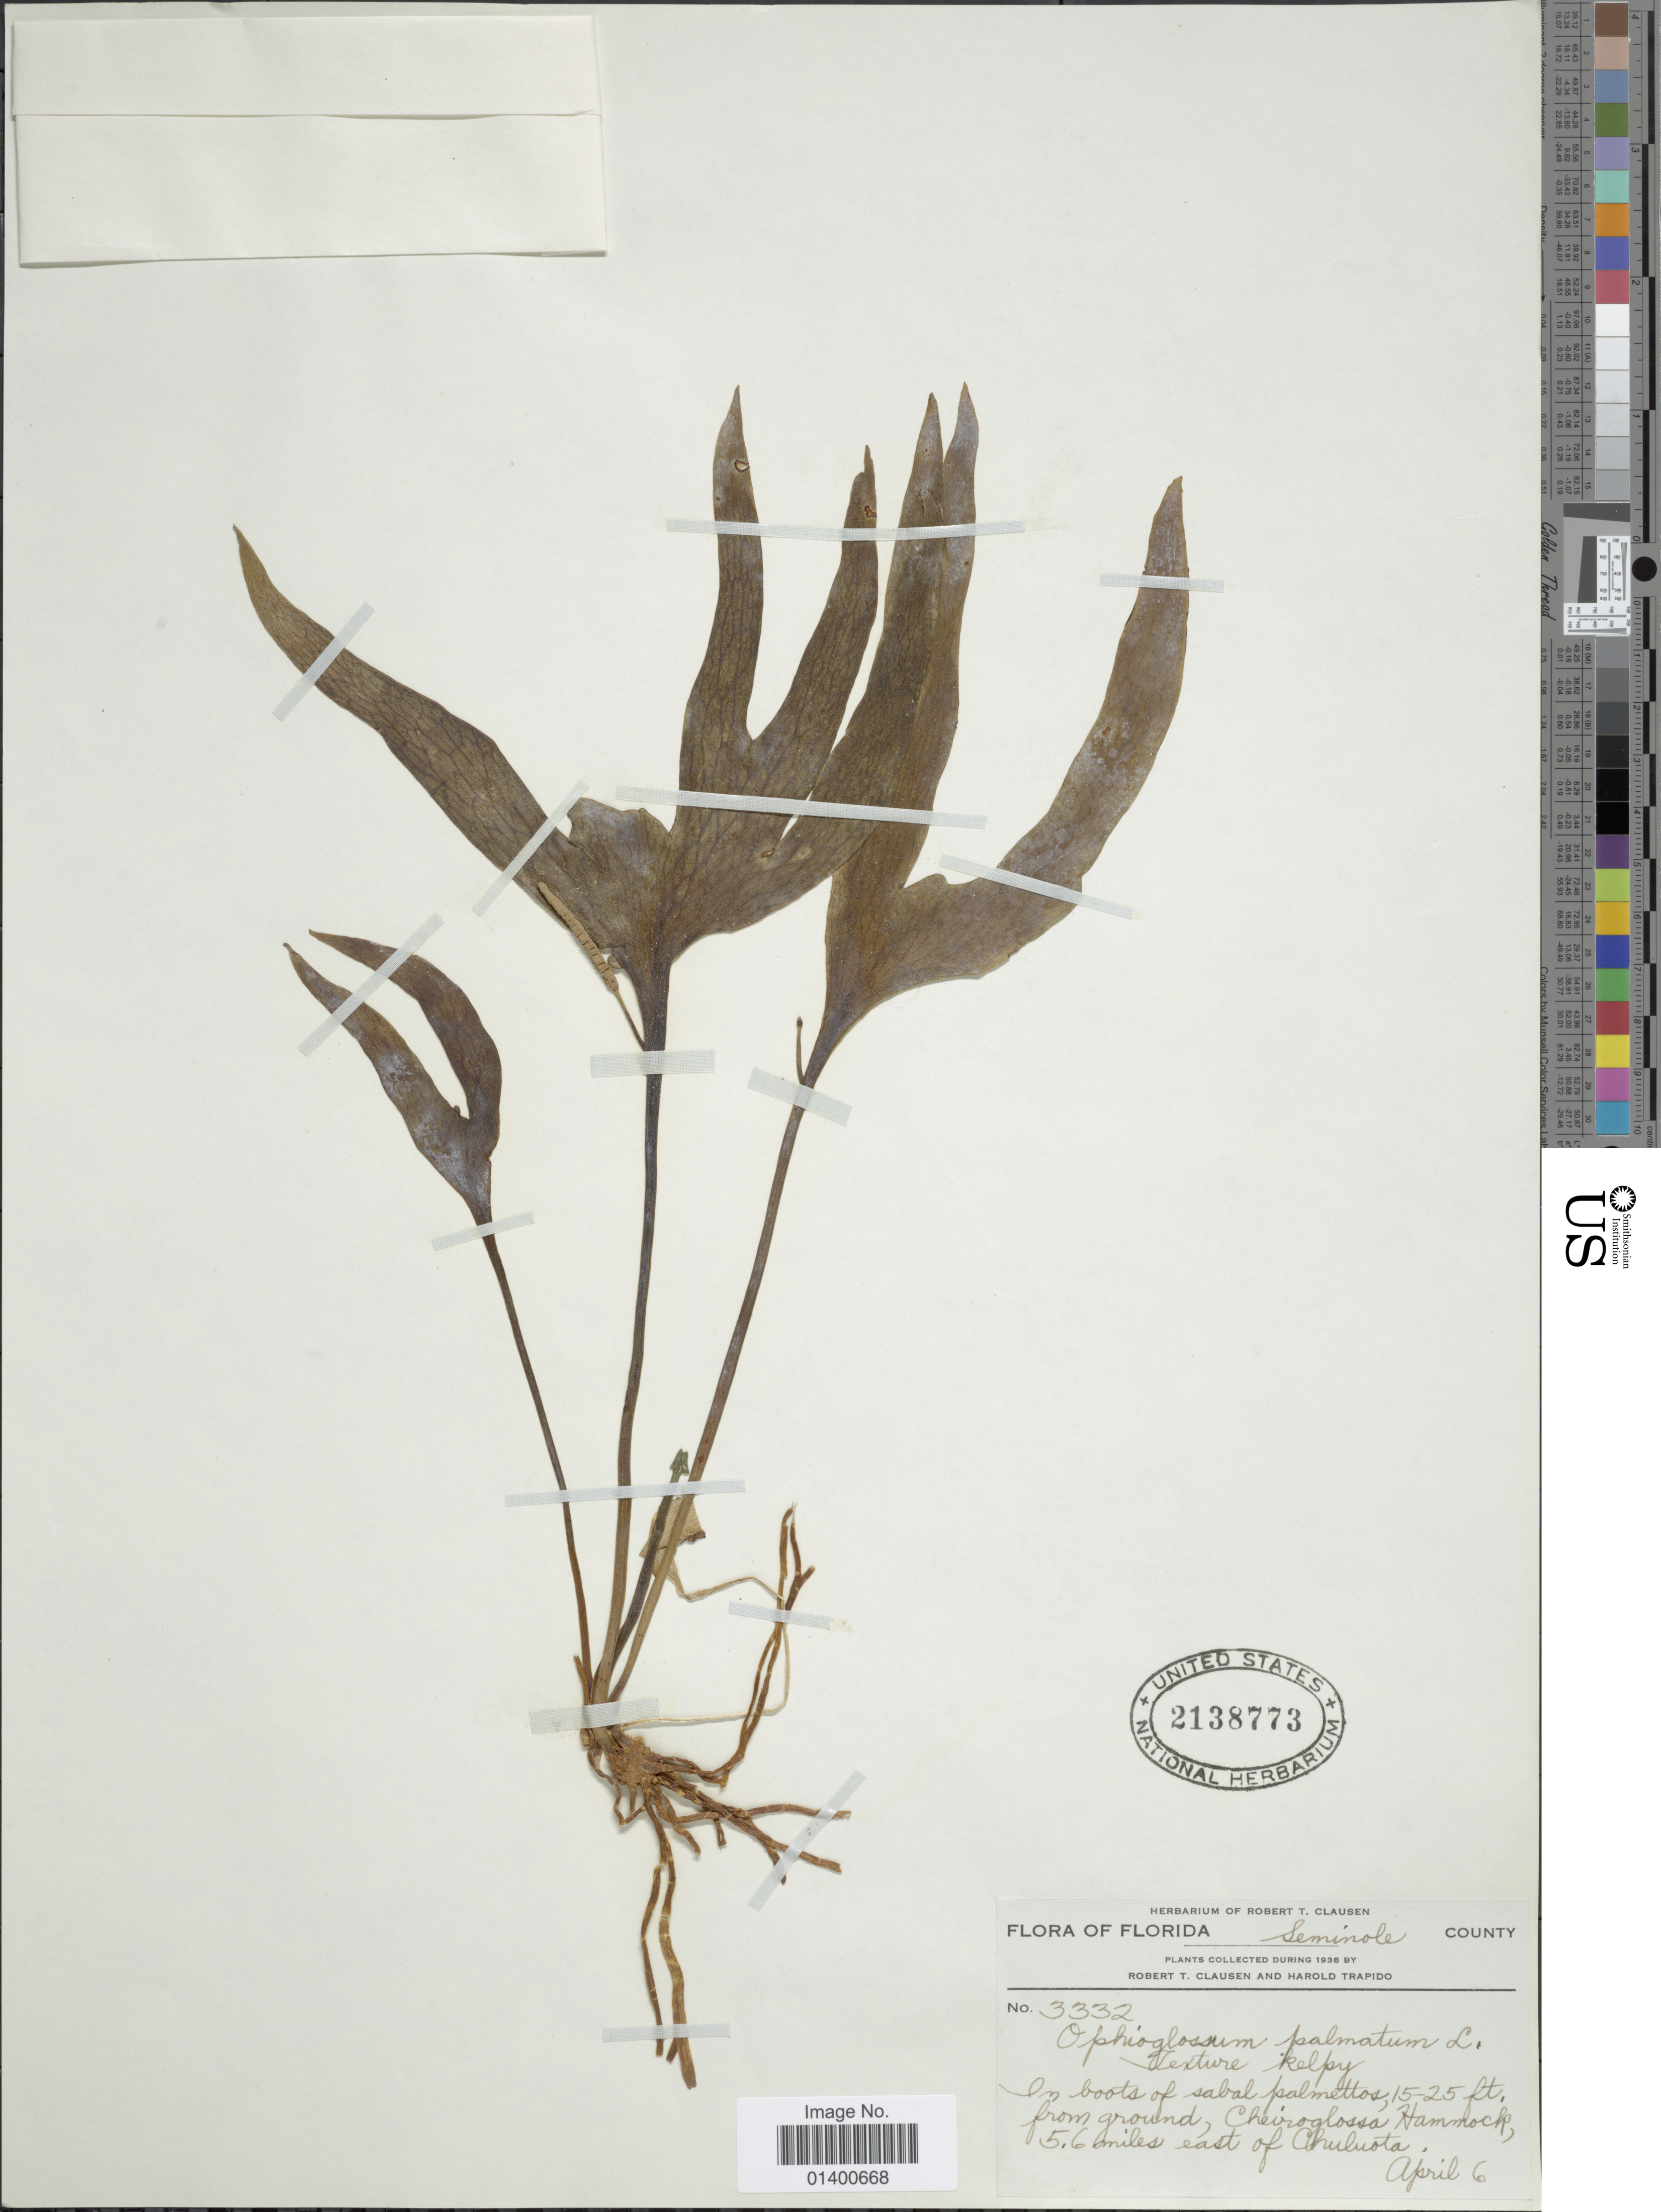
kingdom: Plantae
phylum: Tracheophyta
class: Polypodiopsida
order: Ophioglossales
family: Ophioglossaceae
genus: Cheiroglossa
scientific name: Cheiroglossa palmata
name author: (L.) C. Presl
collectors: R. T. Clausen & H. Trapido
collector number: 3332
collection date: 1938-04-06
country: United States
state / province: Florida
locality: Seminole County, Cheiroglossa Hammock, 5.6 miles east of Chuluota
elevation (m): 5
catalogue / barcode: US 2138773